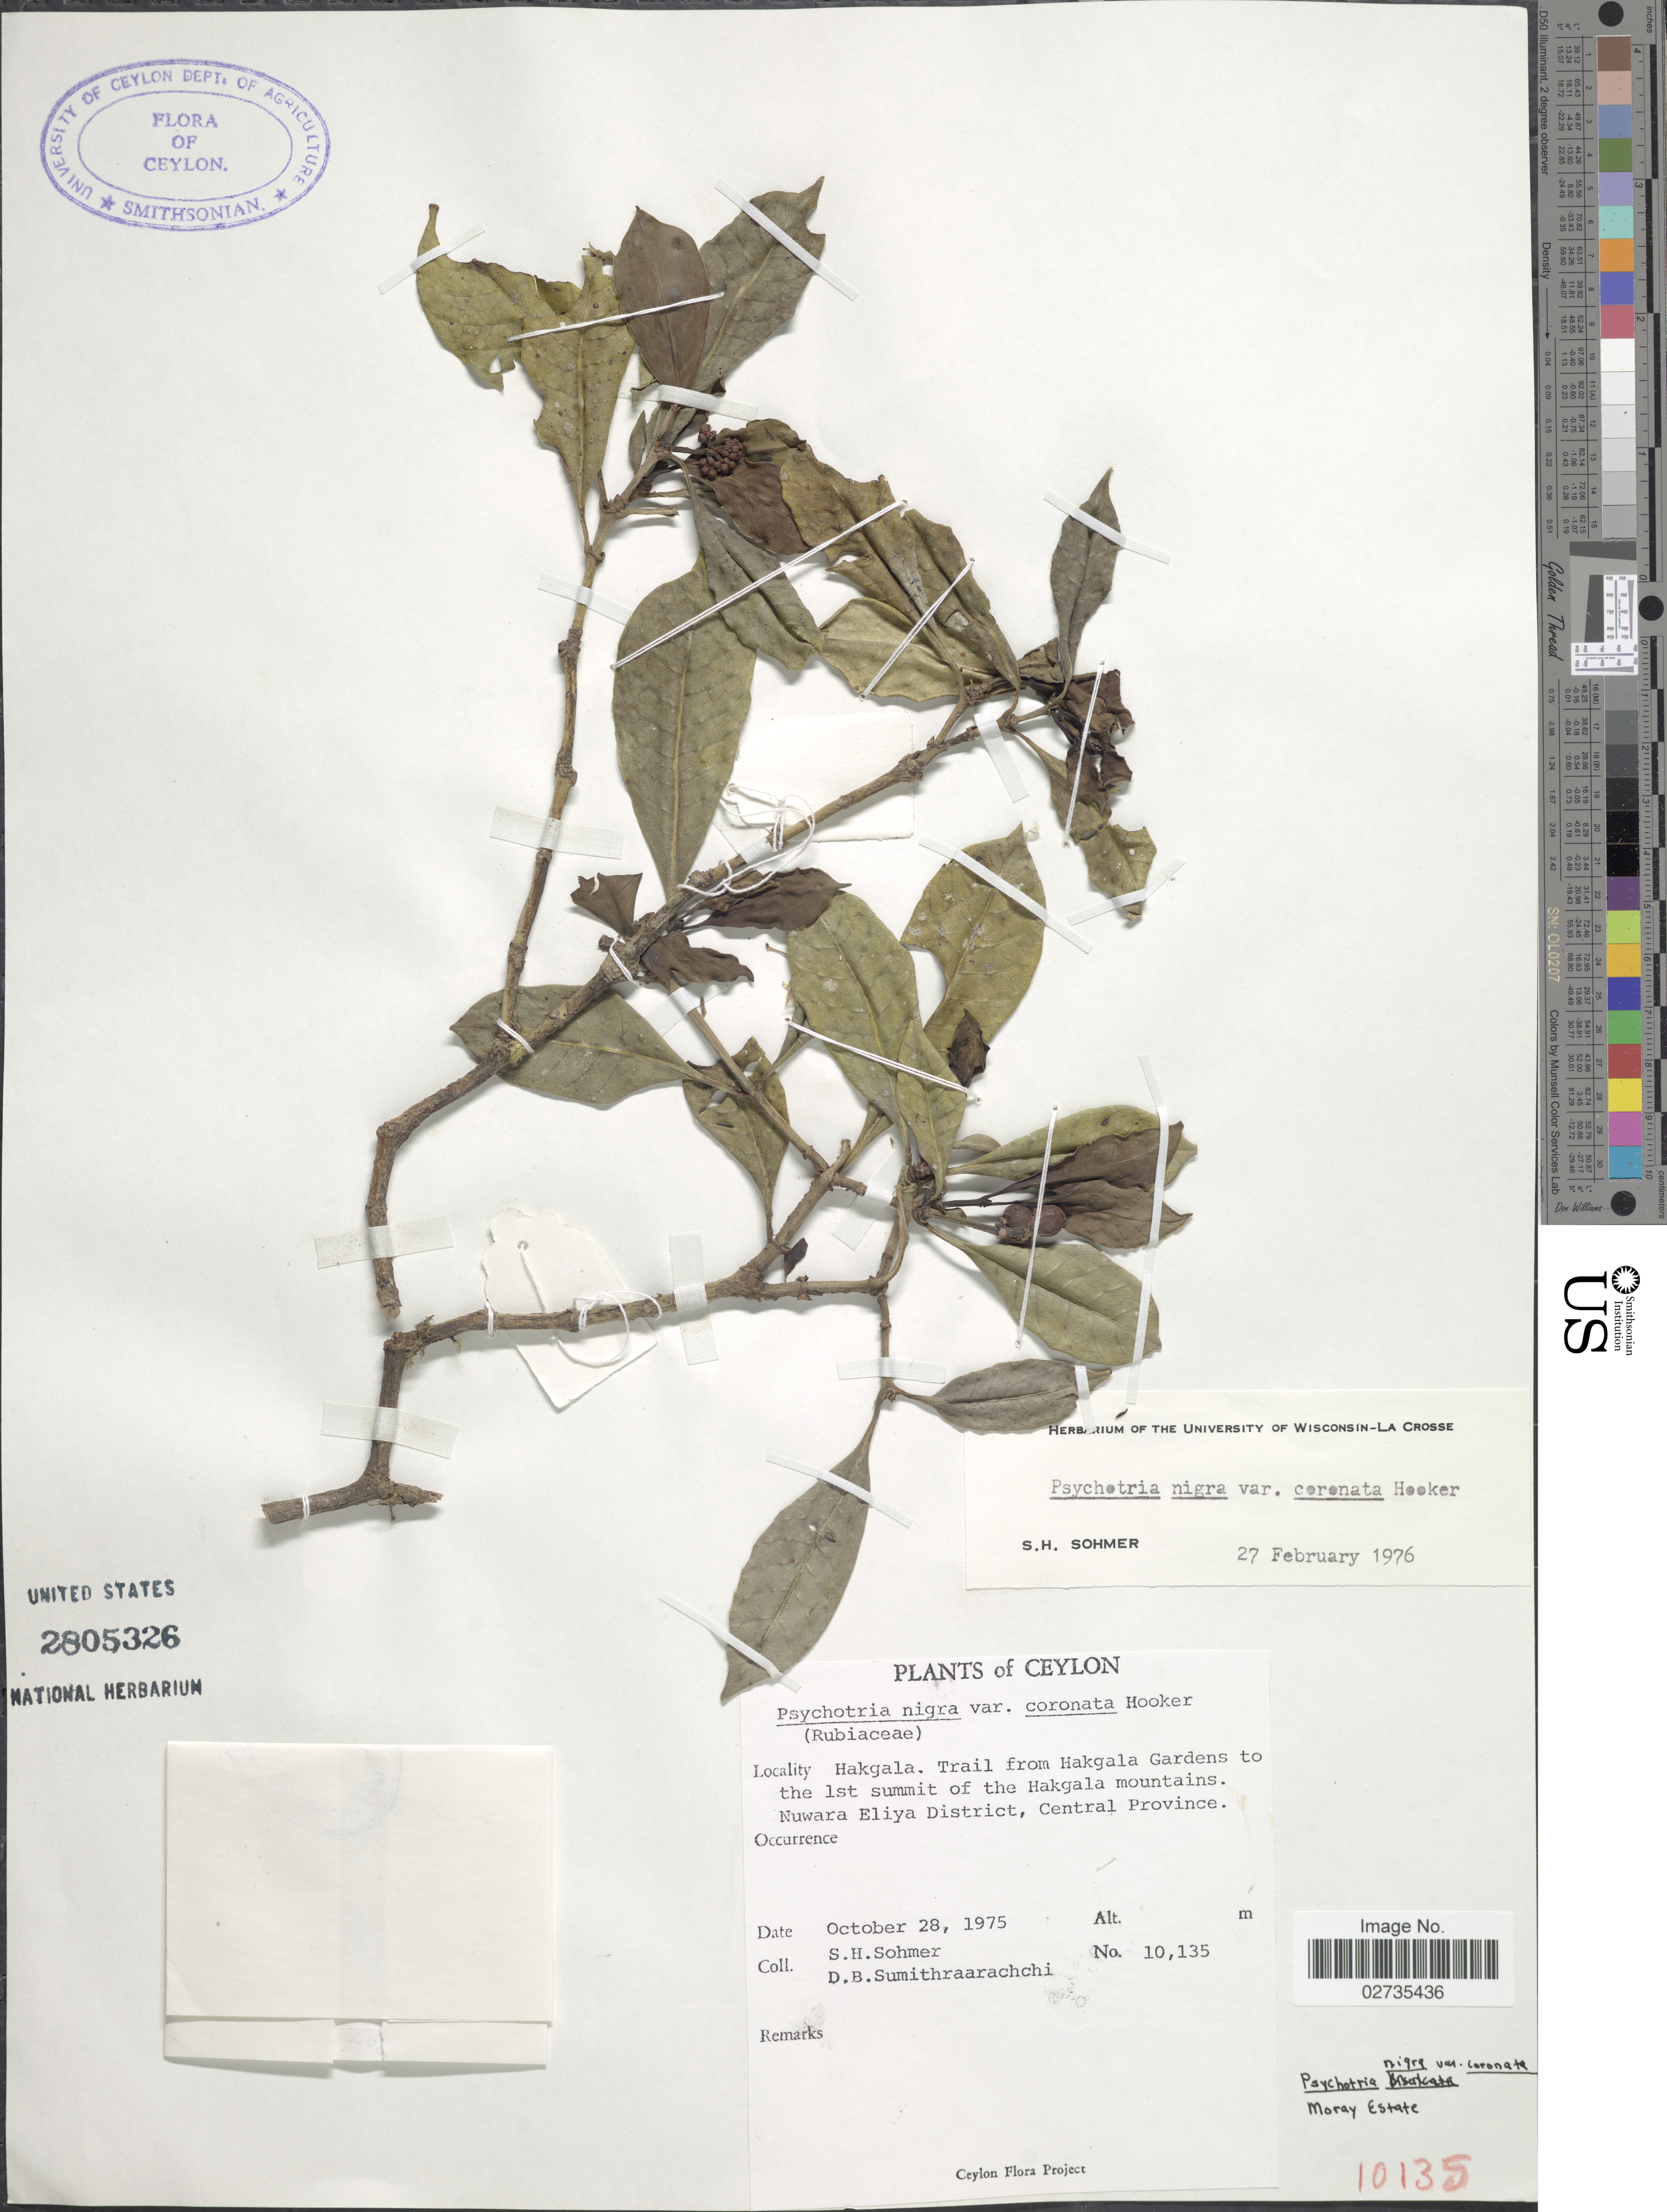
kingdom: Plantae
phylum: Tracheophyta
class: Magnoliopsida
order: Gentianales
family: Rubiaceae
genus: Psychotria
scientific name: Psychotria nigra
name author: (Gaertn.) Alston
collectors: S. H. Sohmer & D. B. Sumithraarachchi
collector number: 10135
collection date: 1975-10-28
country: Sri Lanka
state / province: Central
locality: Ceylon. Hakgala. Trail from Hakgala Gardens to the 1st summit of the Hakgala mountains. Nuwara Eliya District.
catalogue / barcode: US 2805326